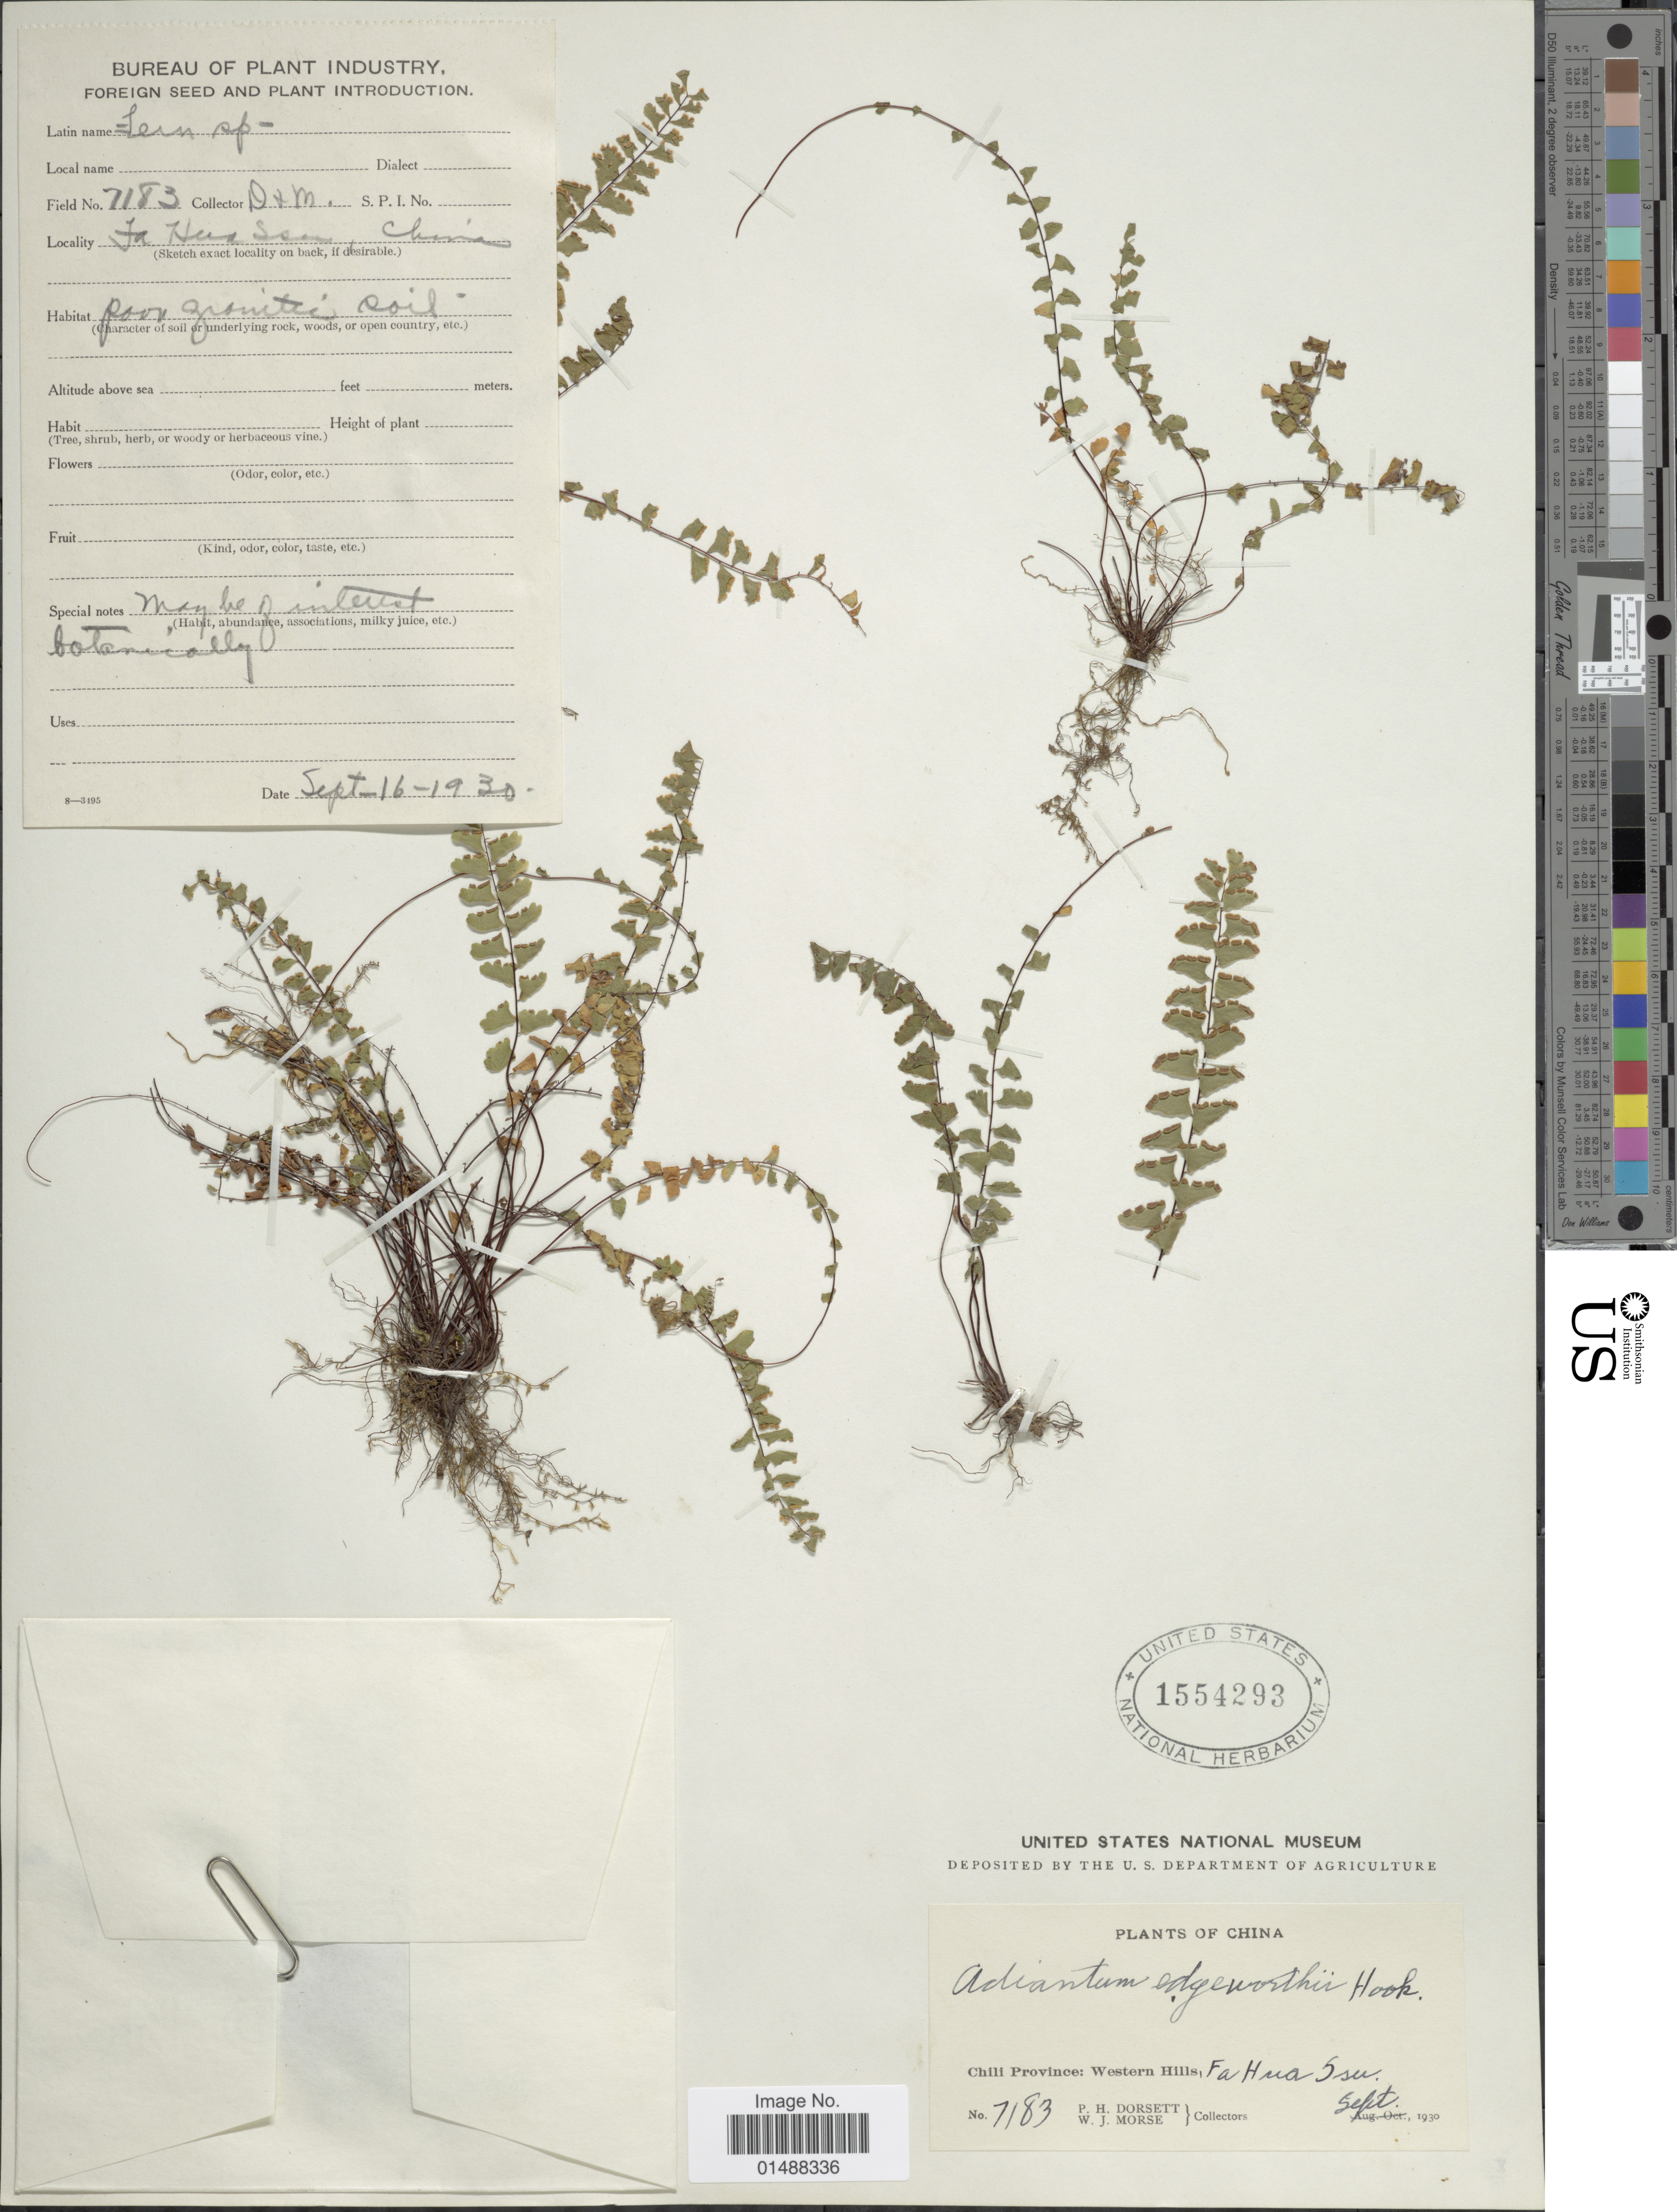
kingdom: Plantae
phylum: Tracheophyta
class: Polypodiopsida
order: Polypodiales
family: Pteridaceae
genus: Adiantum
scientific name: Adiantum edgeworthii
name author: Hook.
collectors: P. H. Dorsett & W. J. Morse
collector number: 7183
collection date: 1930-09-16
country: China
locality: China, Chili Province: Western Hills, Fa Hua Ssu.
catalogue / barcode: US 1554293